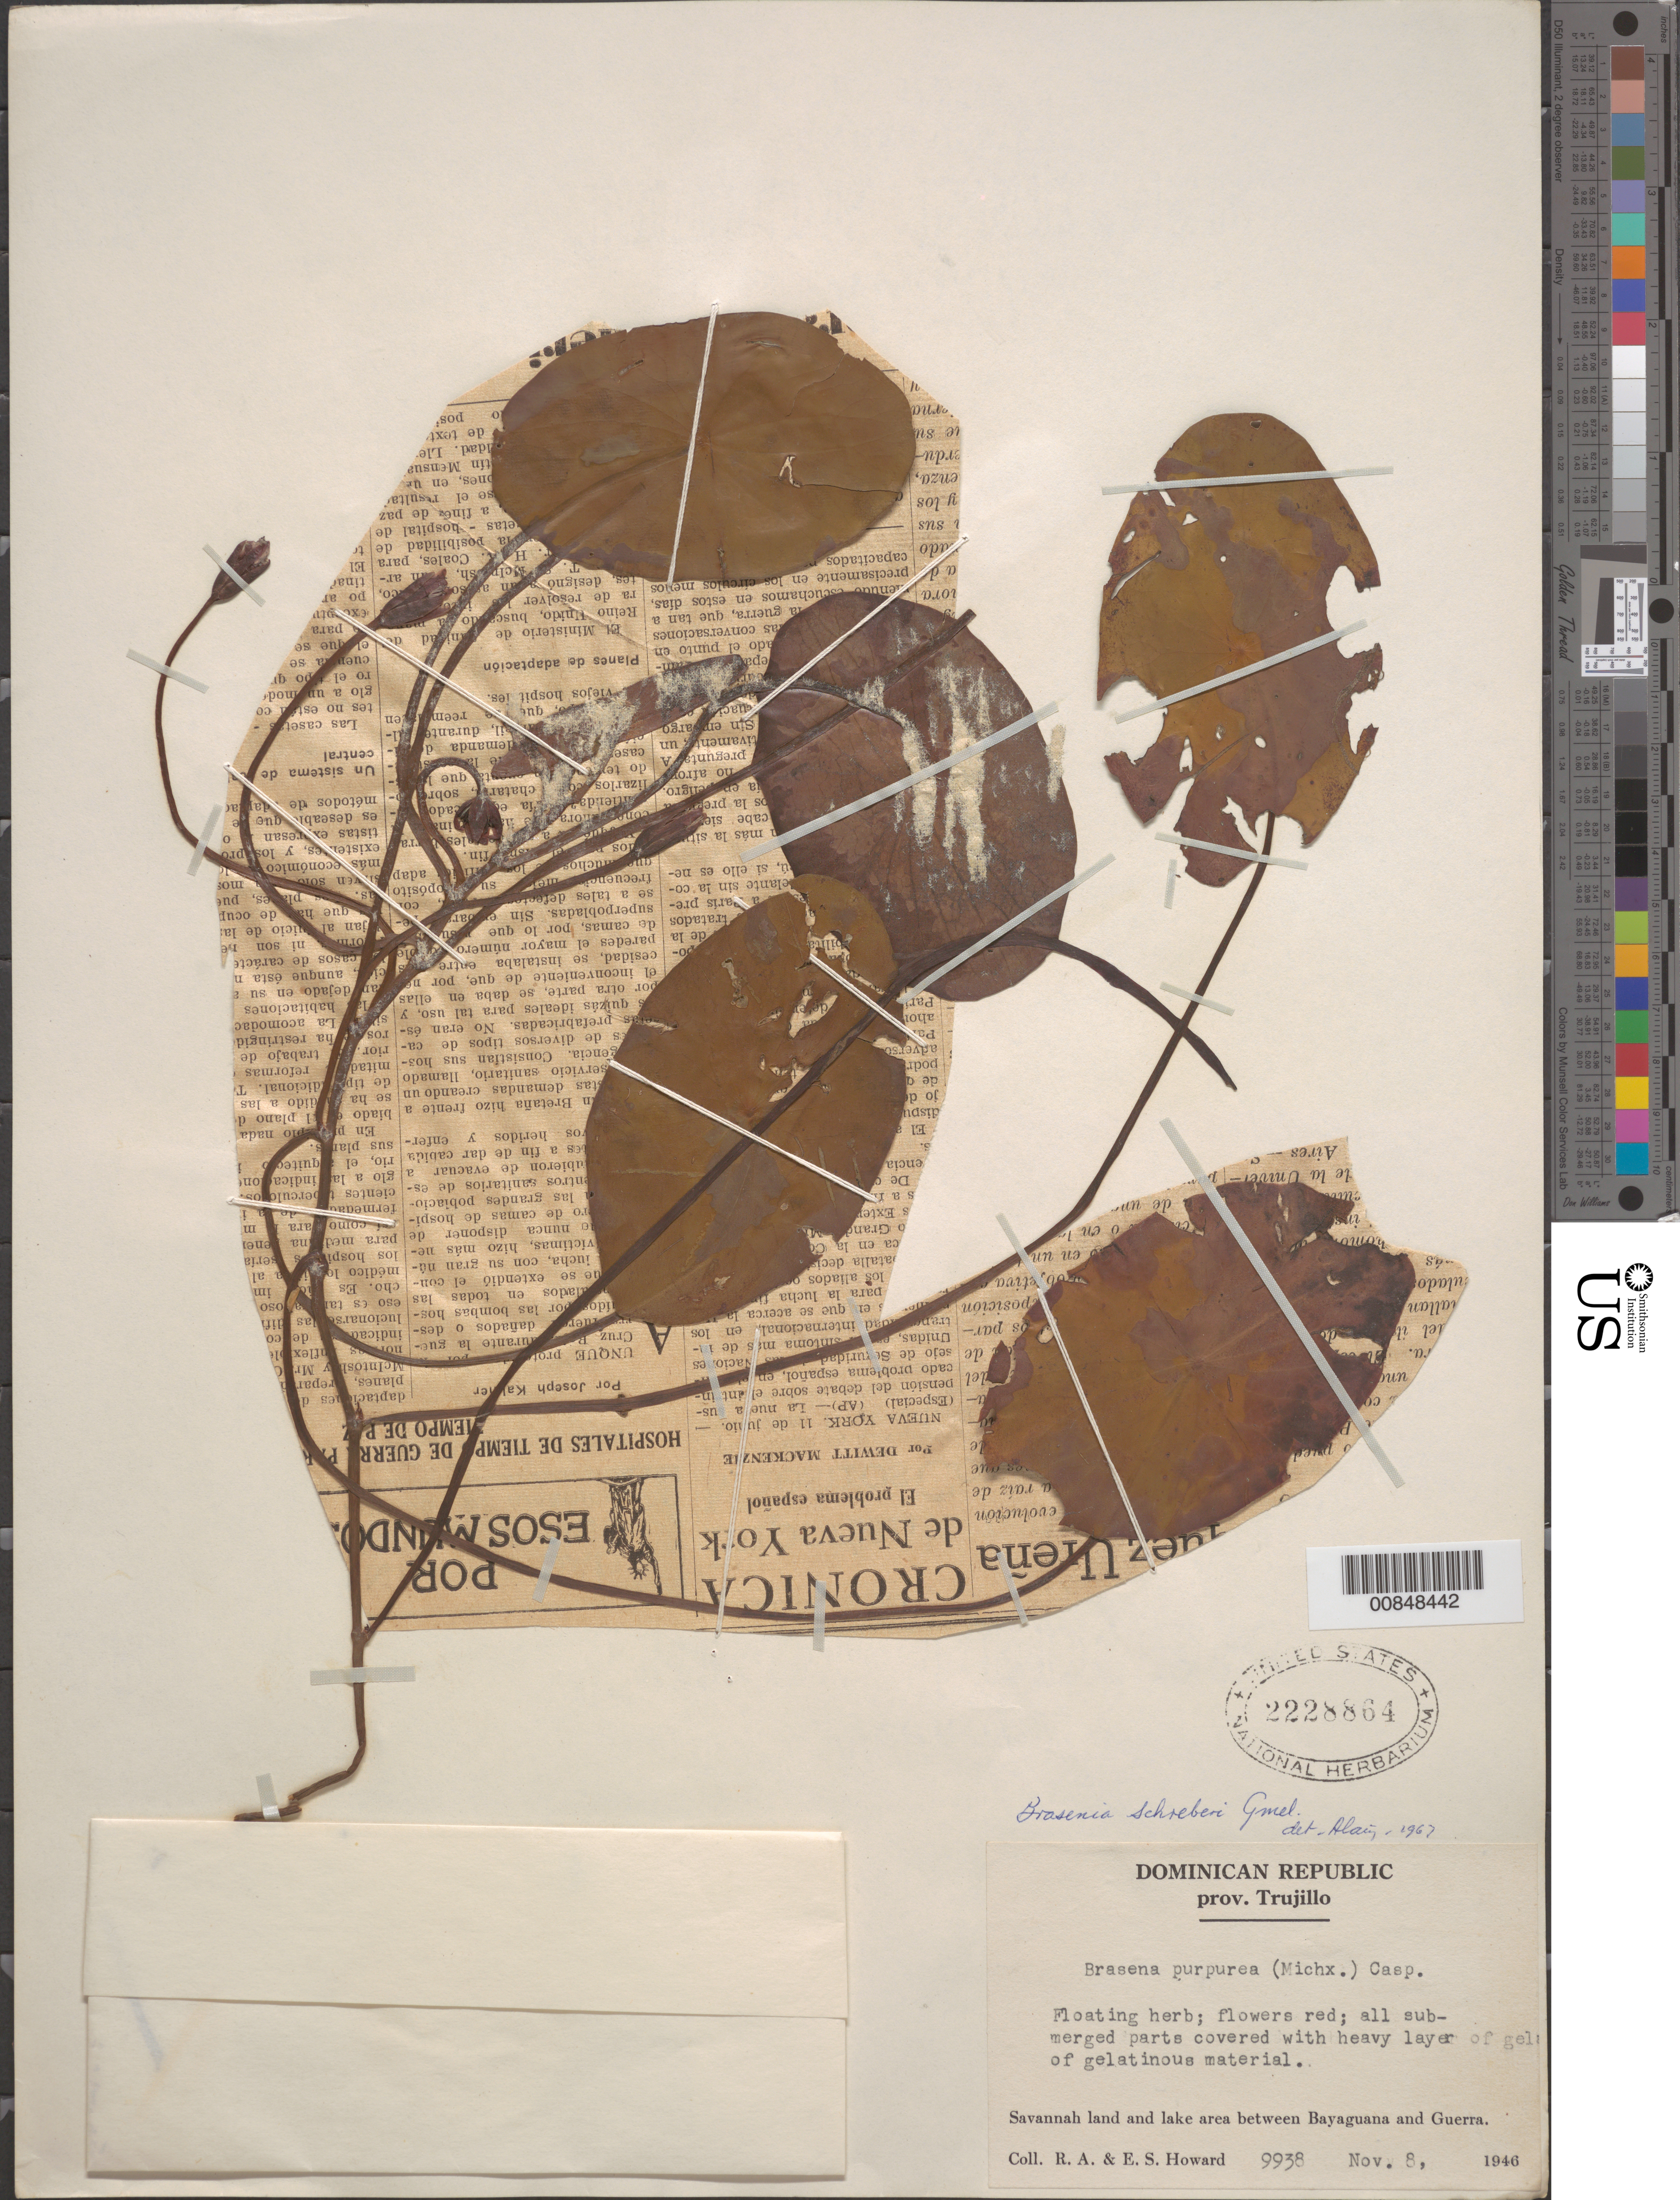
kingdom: Plantae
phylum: Tracheophyta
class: Magnoliopsida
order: Nymphaeales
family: Cabombaceae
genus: Brasenia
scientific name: Brasenia schreberi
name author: J.F. Gmel.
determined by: Liogier, Alain H.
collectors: R. A. Howard & E. S. Howard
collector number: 9938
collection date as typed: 08 Nov 1946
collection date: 1946-11-08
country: Dominican Republic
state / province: San Cristóbal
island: Hispaniola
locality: Savannah land and lake area between Bayaguana and Guerra. Prov. Trujillo (obsolete).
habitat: Floating herb. Savannah land and lake area.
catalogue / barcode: US 2228864